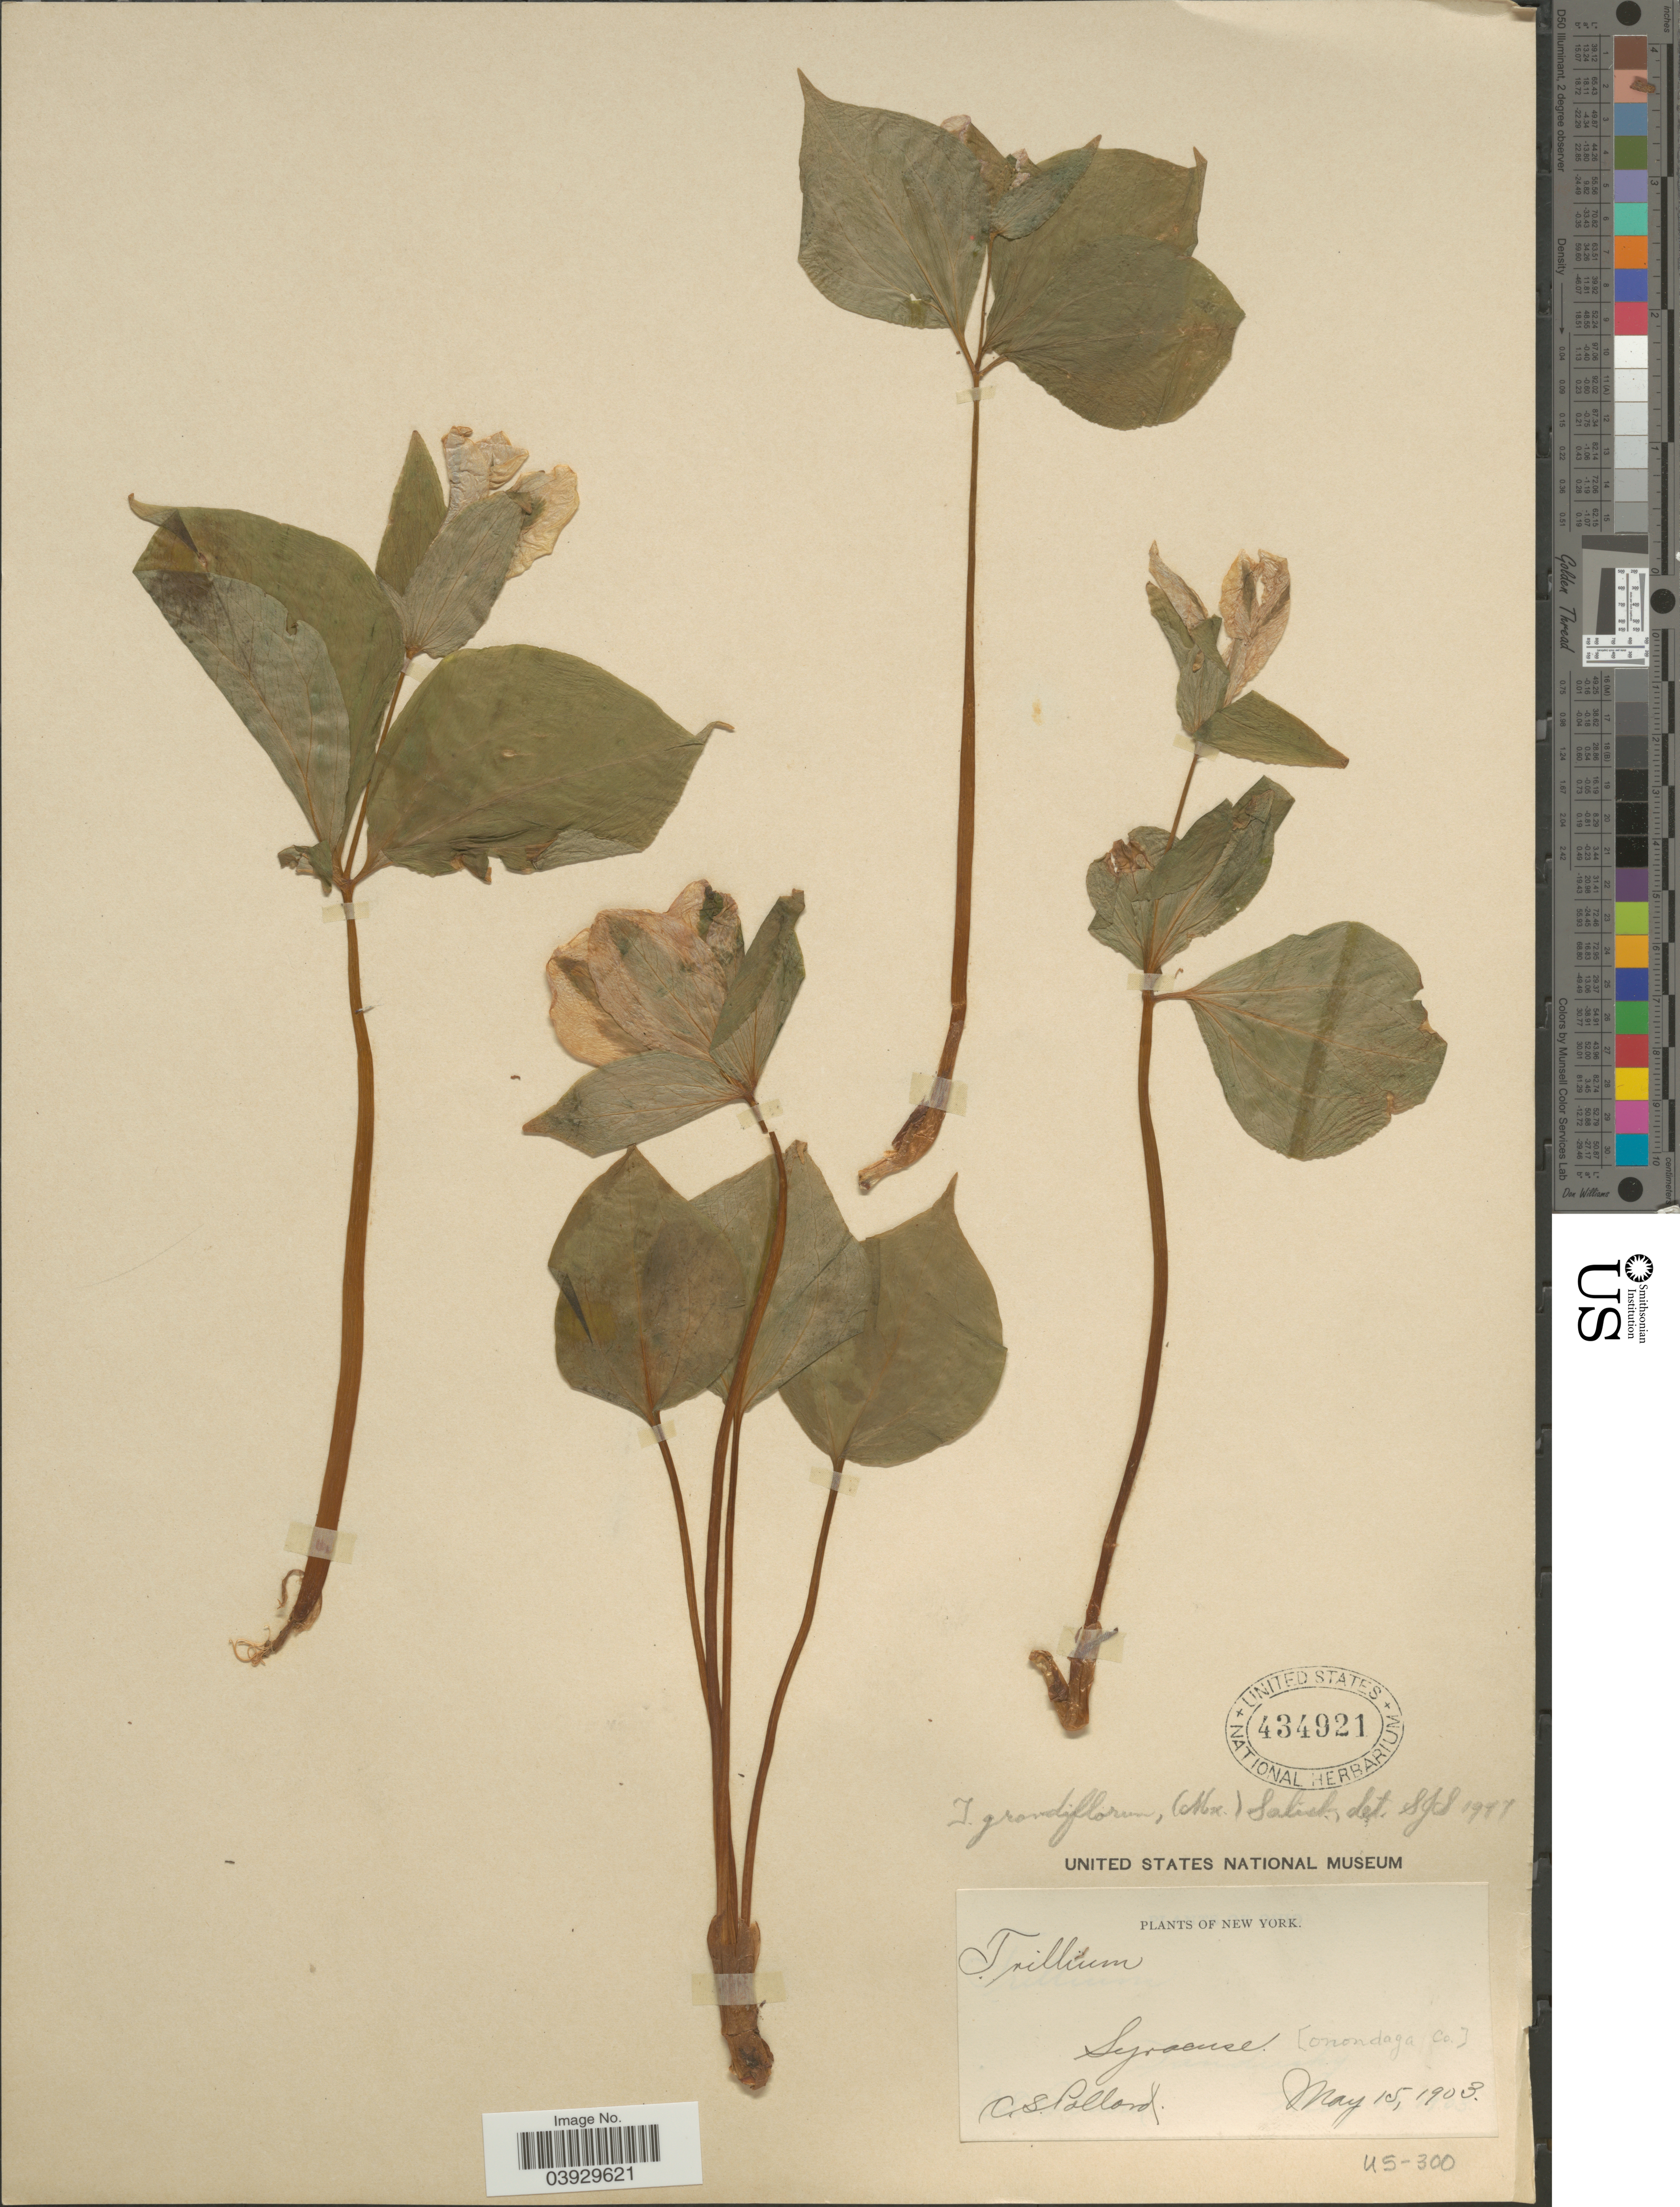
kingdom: Plantae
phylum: Tracheophyta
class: Liliopsida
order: Liliales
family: Melanthiaceae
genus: Trillium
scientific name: Trillium grandiflorum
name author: (Michx.) Salisb.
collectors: C. L. Pollard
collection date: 1903-05-15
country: United States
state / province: New York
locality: Syracuse. [Onondaga Co.].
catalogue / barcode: US 434921